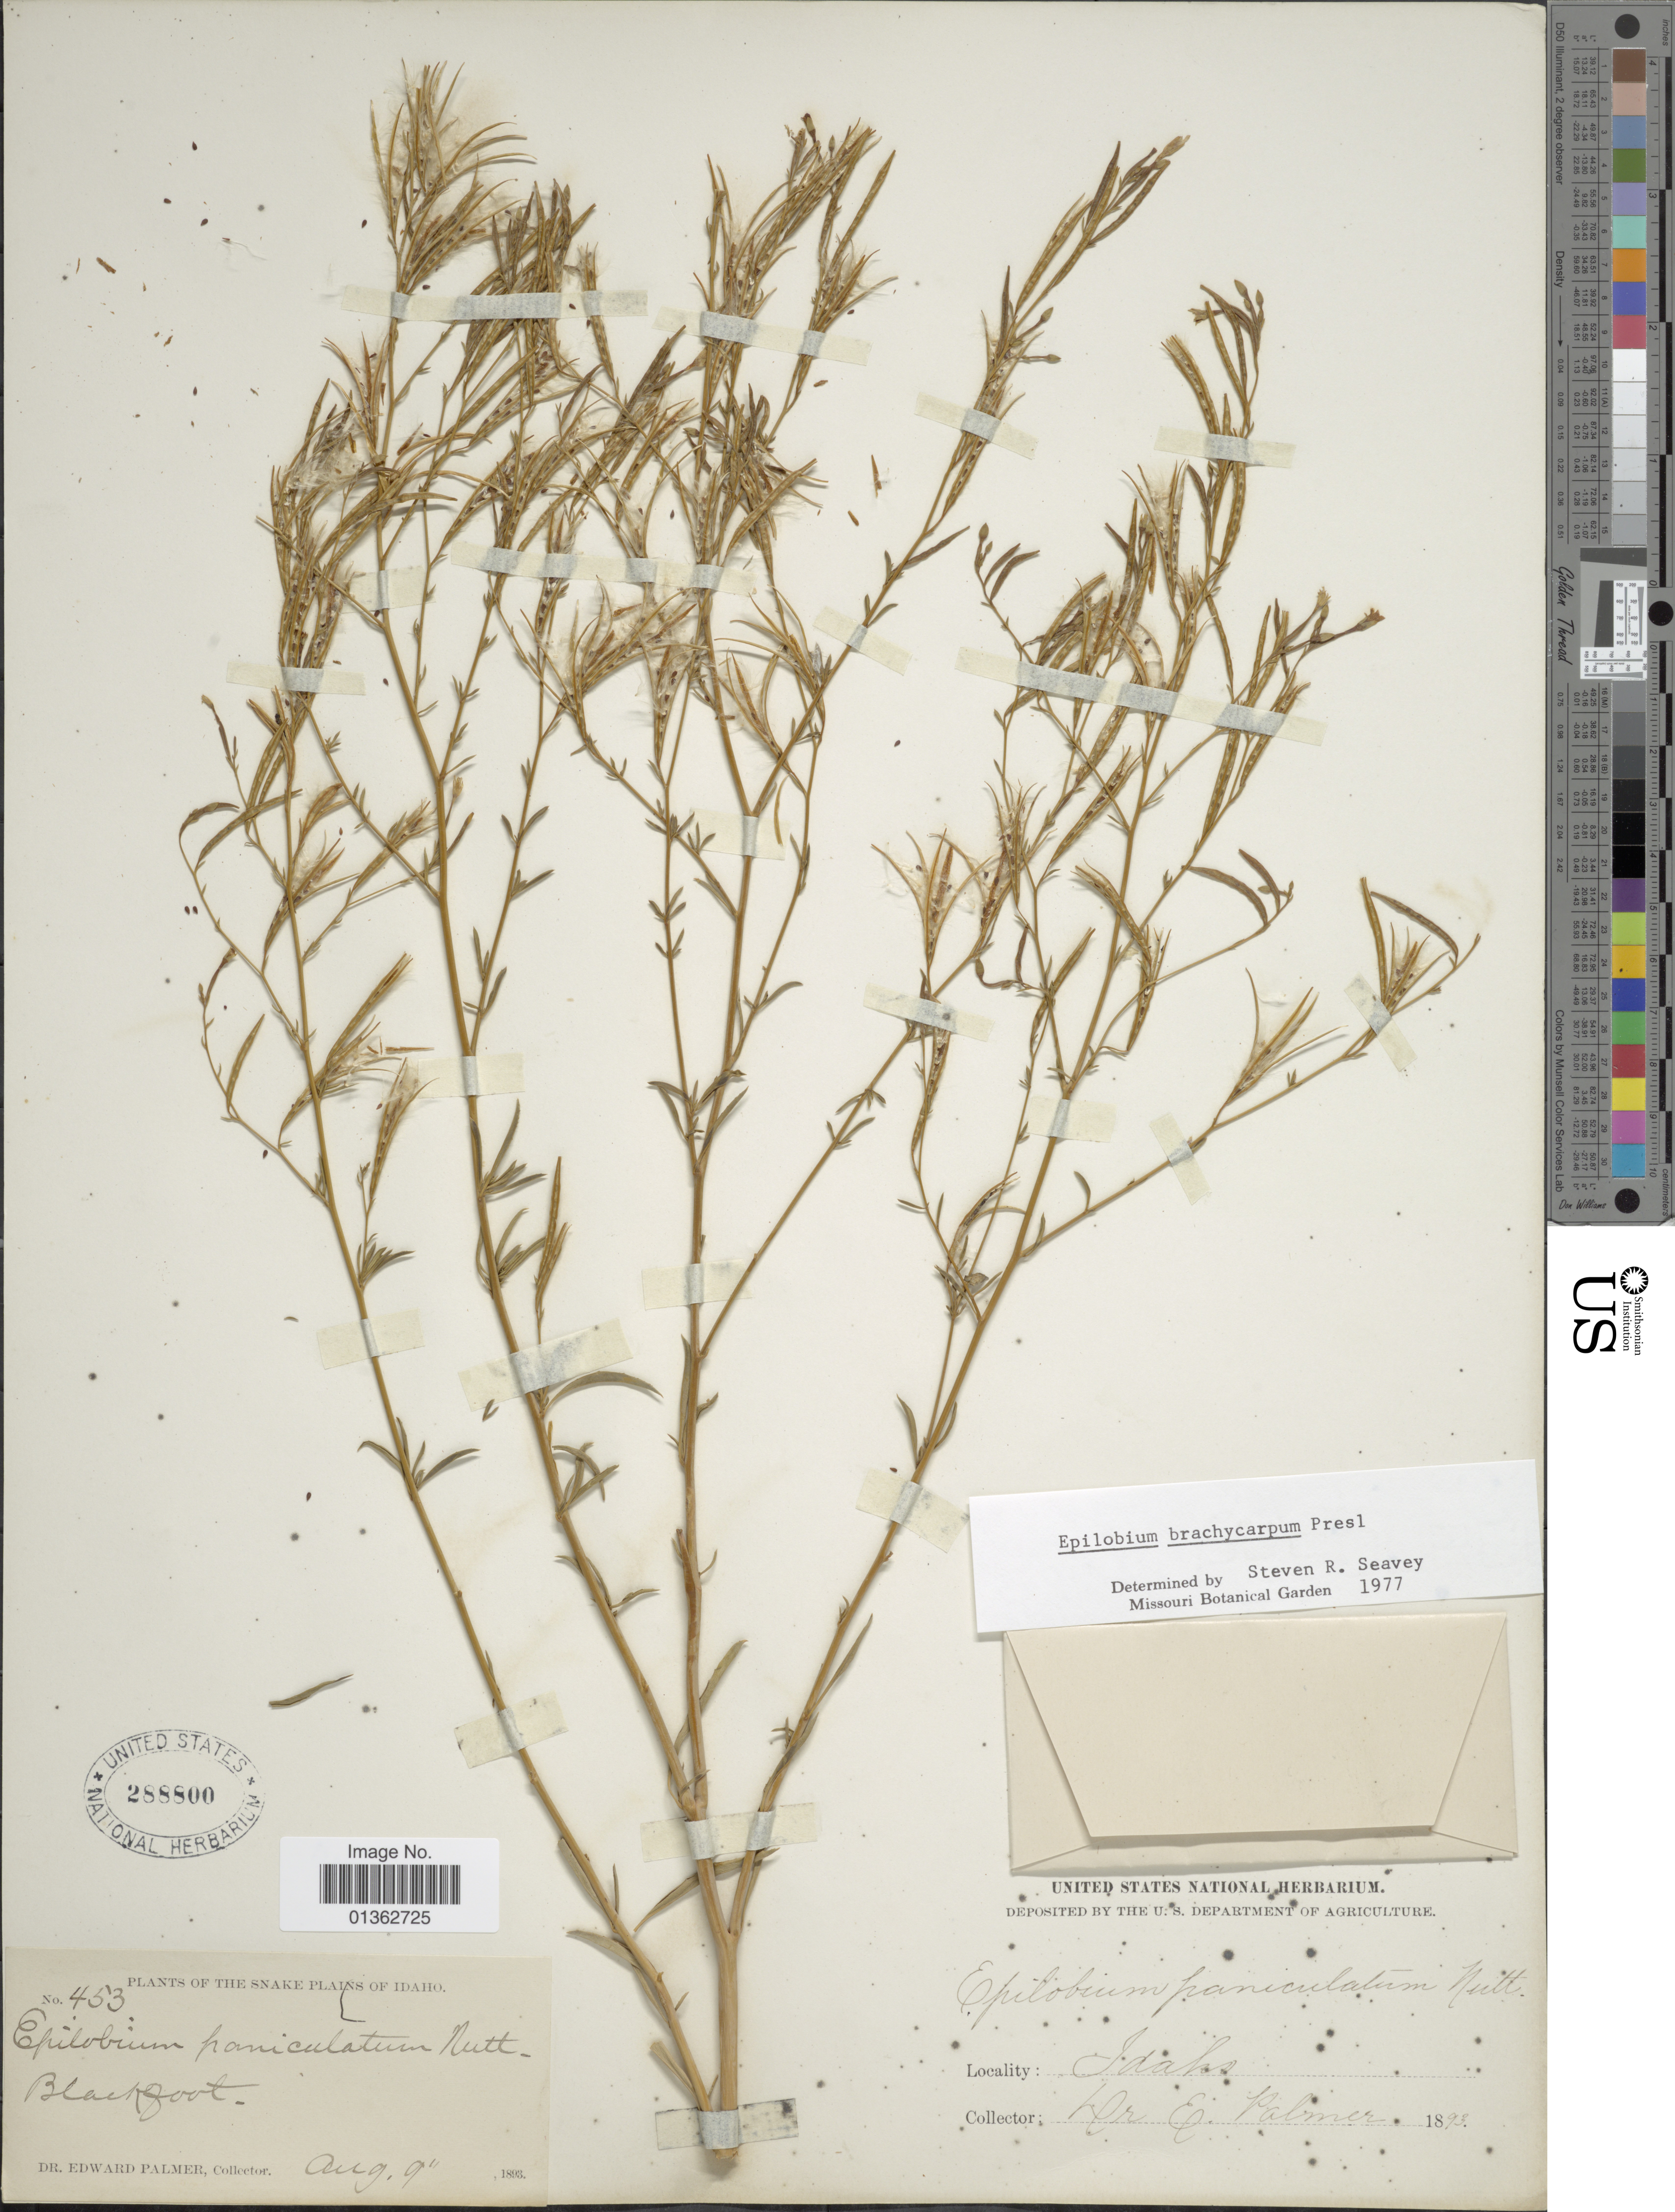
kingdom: Plantae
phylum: Tracheophyta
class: Magnoliopsida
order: Myrtales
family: Onagraceae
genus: Epilobium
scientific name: Epilobium brachycarpum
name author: C. Presl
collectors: E. Palmer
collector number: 453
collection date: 1893-08-09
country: United States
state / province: Idaho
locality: Snake Plains. Black foot.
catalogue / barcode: US 288800